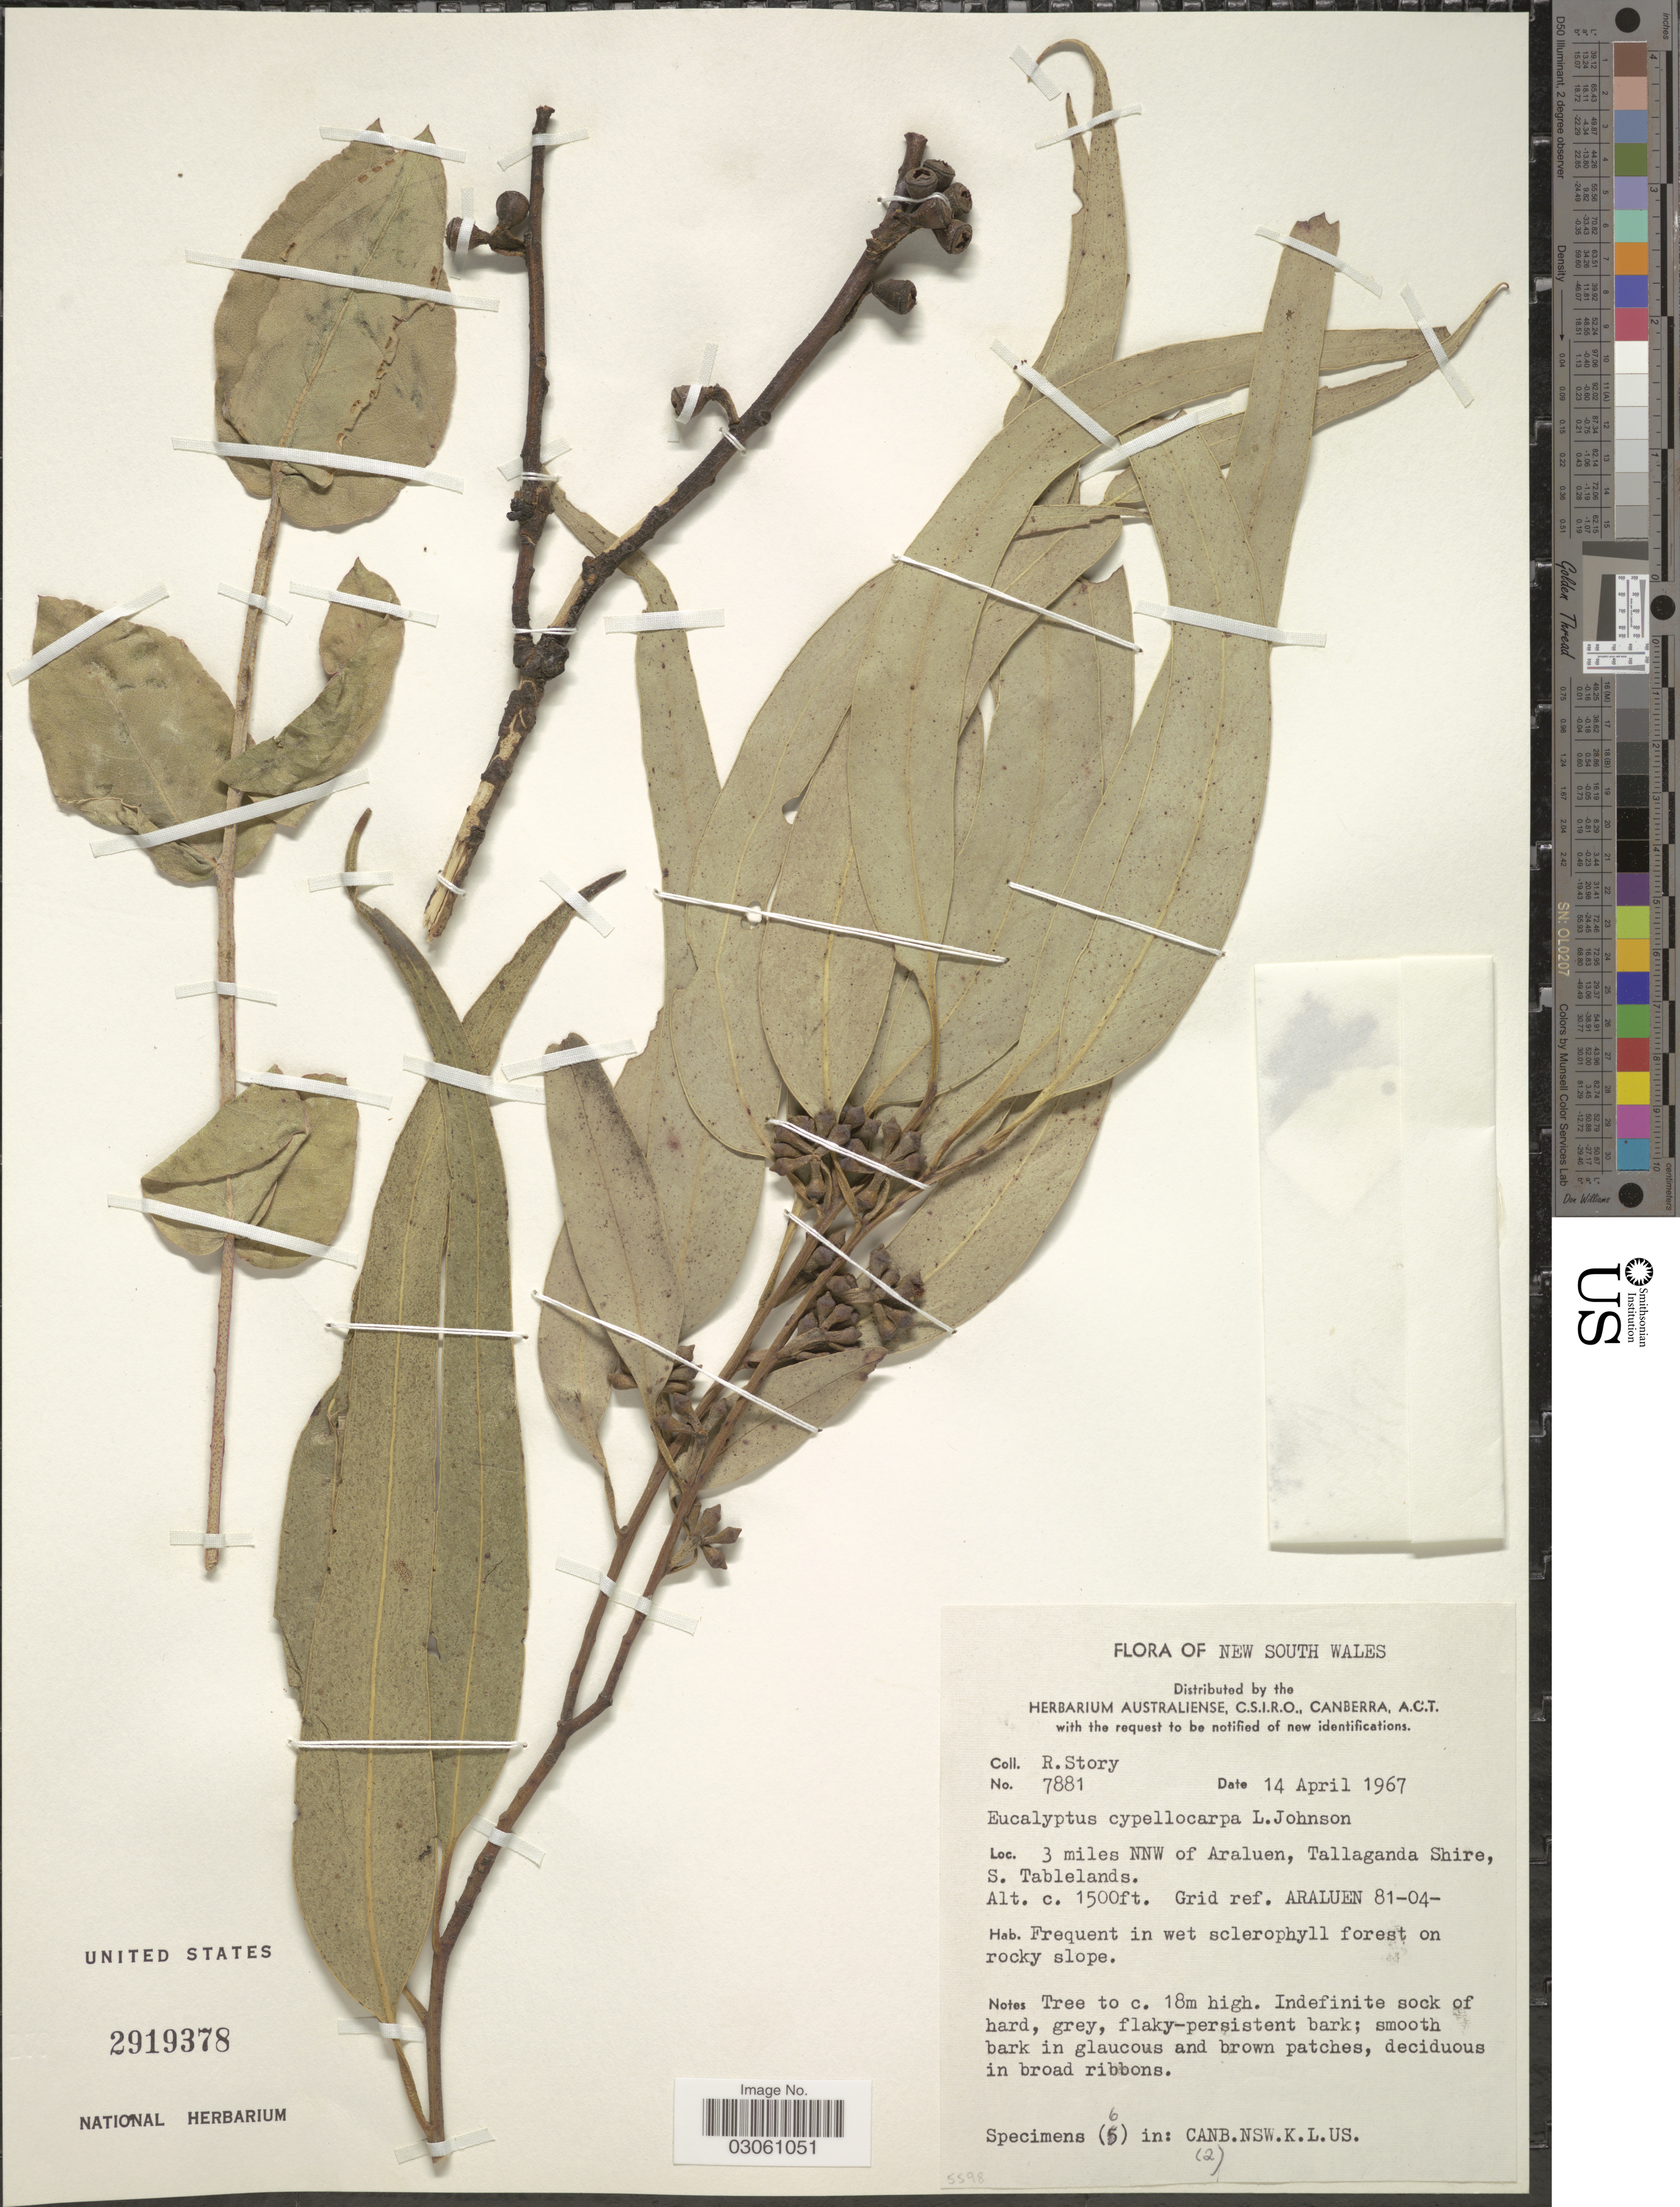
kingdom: Plantae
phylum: Tracheophyta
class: Magnoliopsida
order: Myrtales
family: Myrtaceae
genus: Eucalyptus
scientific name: Eucalyptus cypellocarpa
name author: L.A.S. Johnson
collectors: R. Story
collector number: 7881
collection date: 1967-04-14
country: Australia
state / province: New South Wales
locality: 3 miles NNW of Araluen, Tallaganda Shire, S. Tablelands. Grid ref. Araluen 81-04.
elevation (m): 457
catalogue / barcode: US 2919378